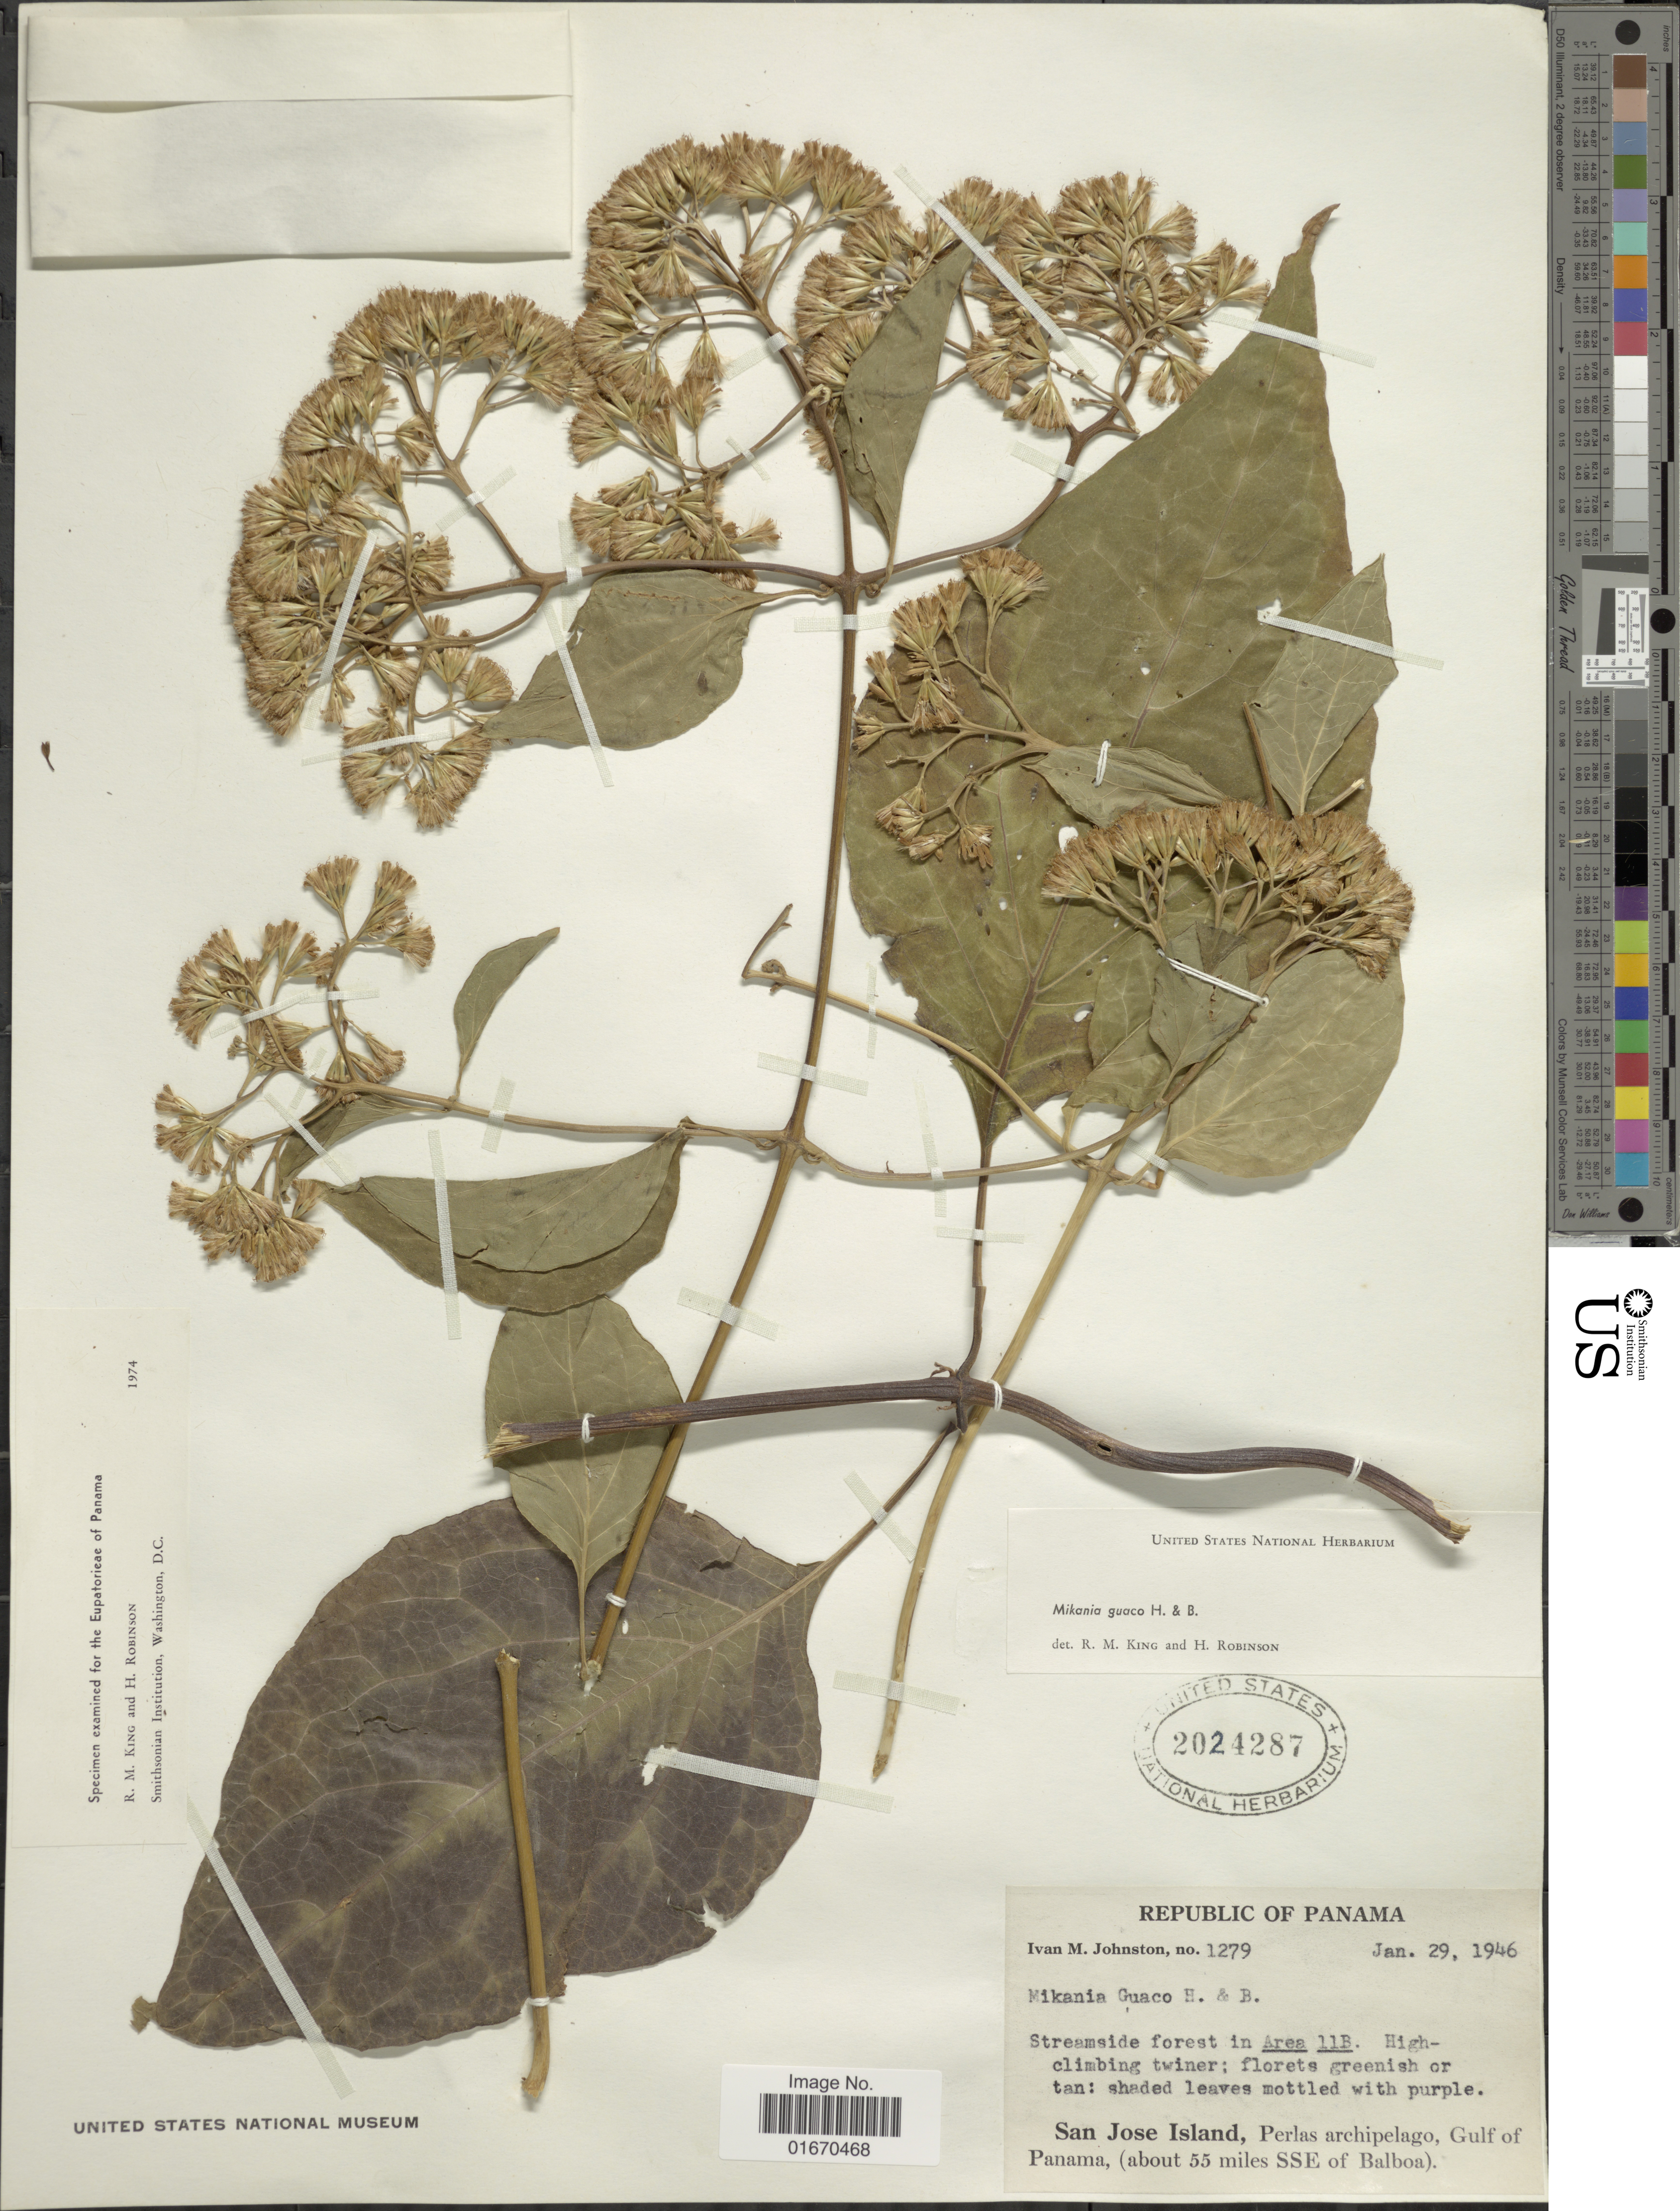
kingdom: Plantae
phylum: Tracheophyta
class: Magnoliopsida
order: Asterales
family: Asteraceae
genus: Mikania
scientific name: Mikania guaco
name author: Humb. & Bonpl.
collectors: I.M. Johnston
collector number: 1279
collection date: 1946-01-29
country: Panama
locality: Republic of Panama,Streamside forest in Area 11B, San Jose Island, Perlas archipelago, Gulf of Panama (about 55 miles SSE of Balboa)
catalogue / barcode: US 2024287